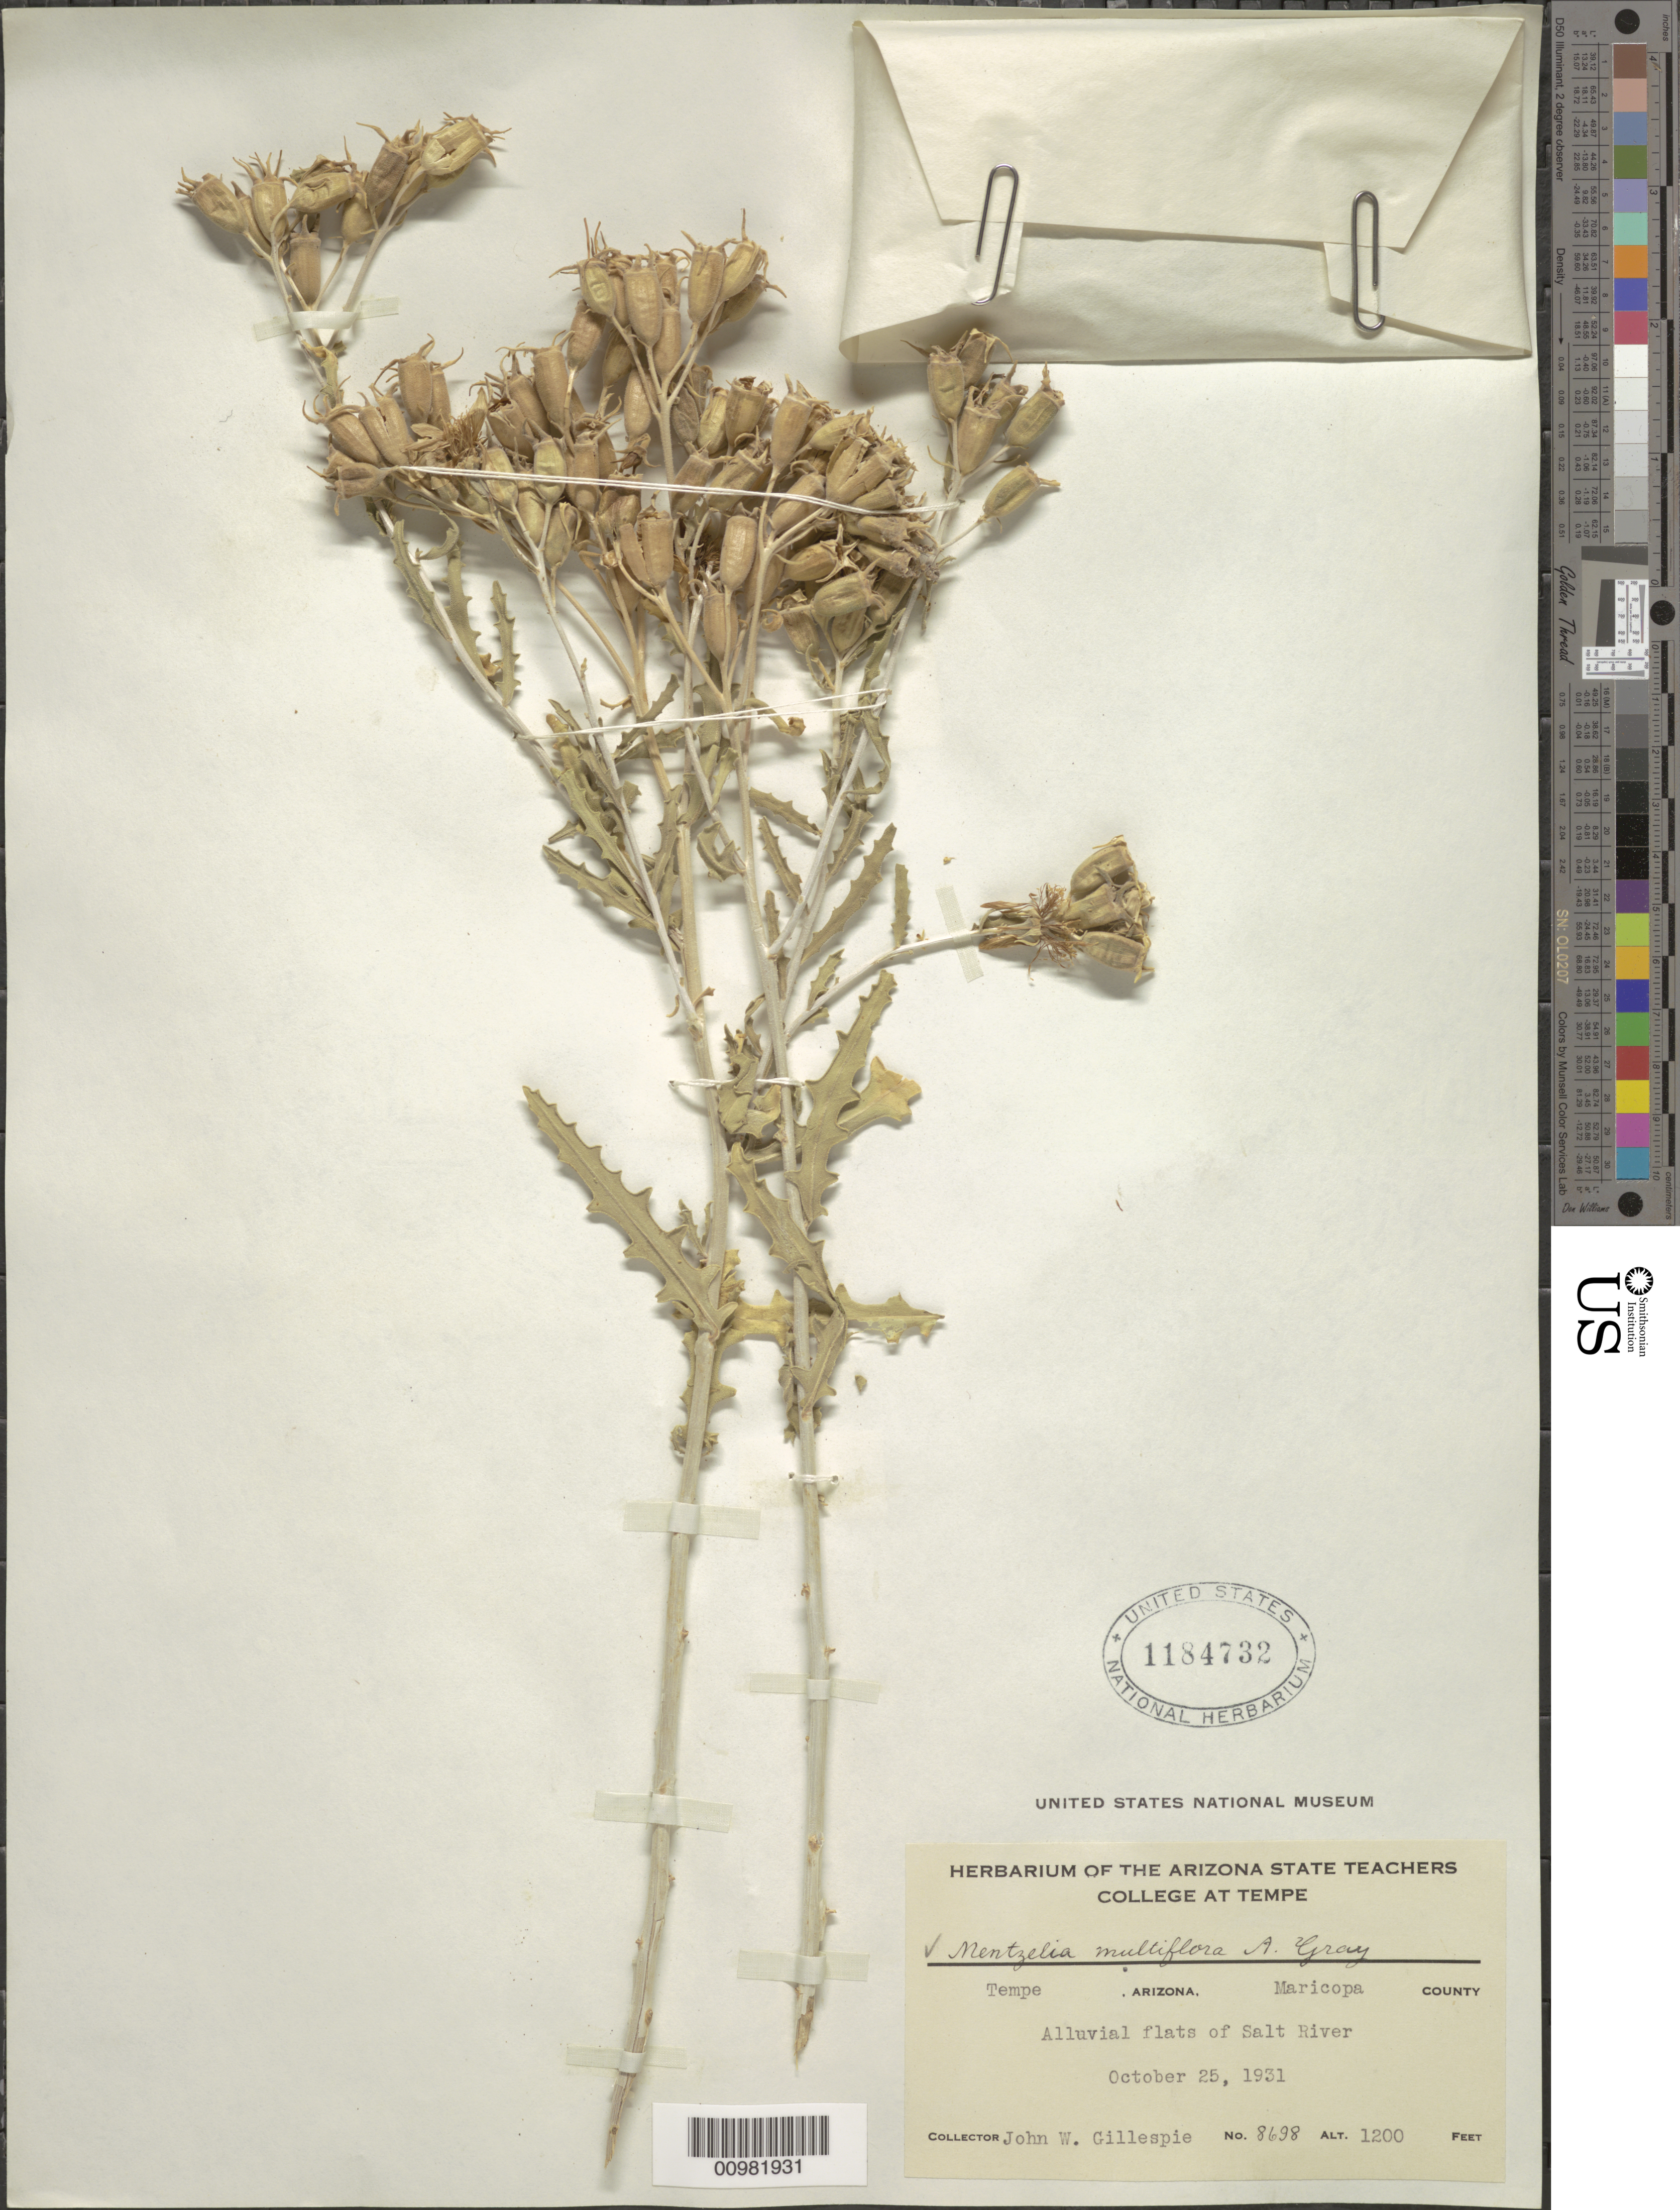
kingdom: Plantae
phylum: Tracheophyta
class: Magnoliopsida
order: Cornales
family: Loasaceae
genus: Mentzelia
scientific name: Mentzelia multiflora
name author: (Nutt.) A. Gray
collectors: J. W. Gillespie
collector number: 8698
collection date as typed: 25 Oct 1931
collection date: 1931-10-25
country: United States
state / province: Arizona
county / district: Maricopa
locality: Tempe; Alluvial flats of Salt River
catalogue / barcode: US 1184732